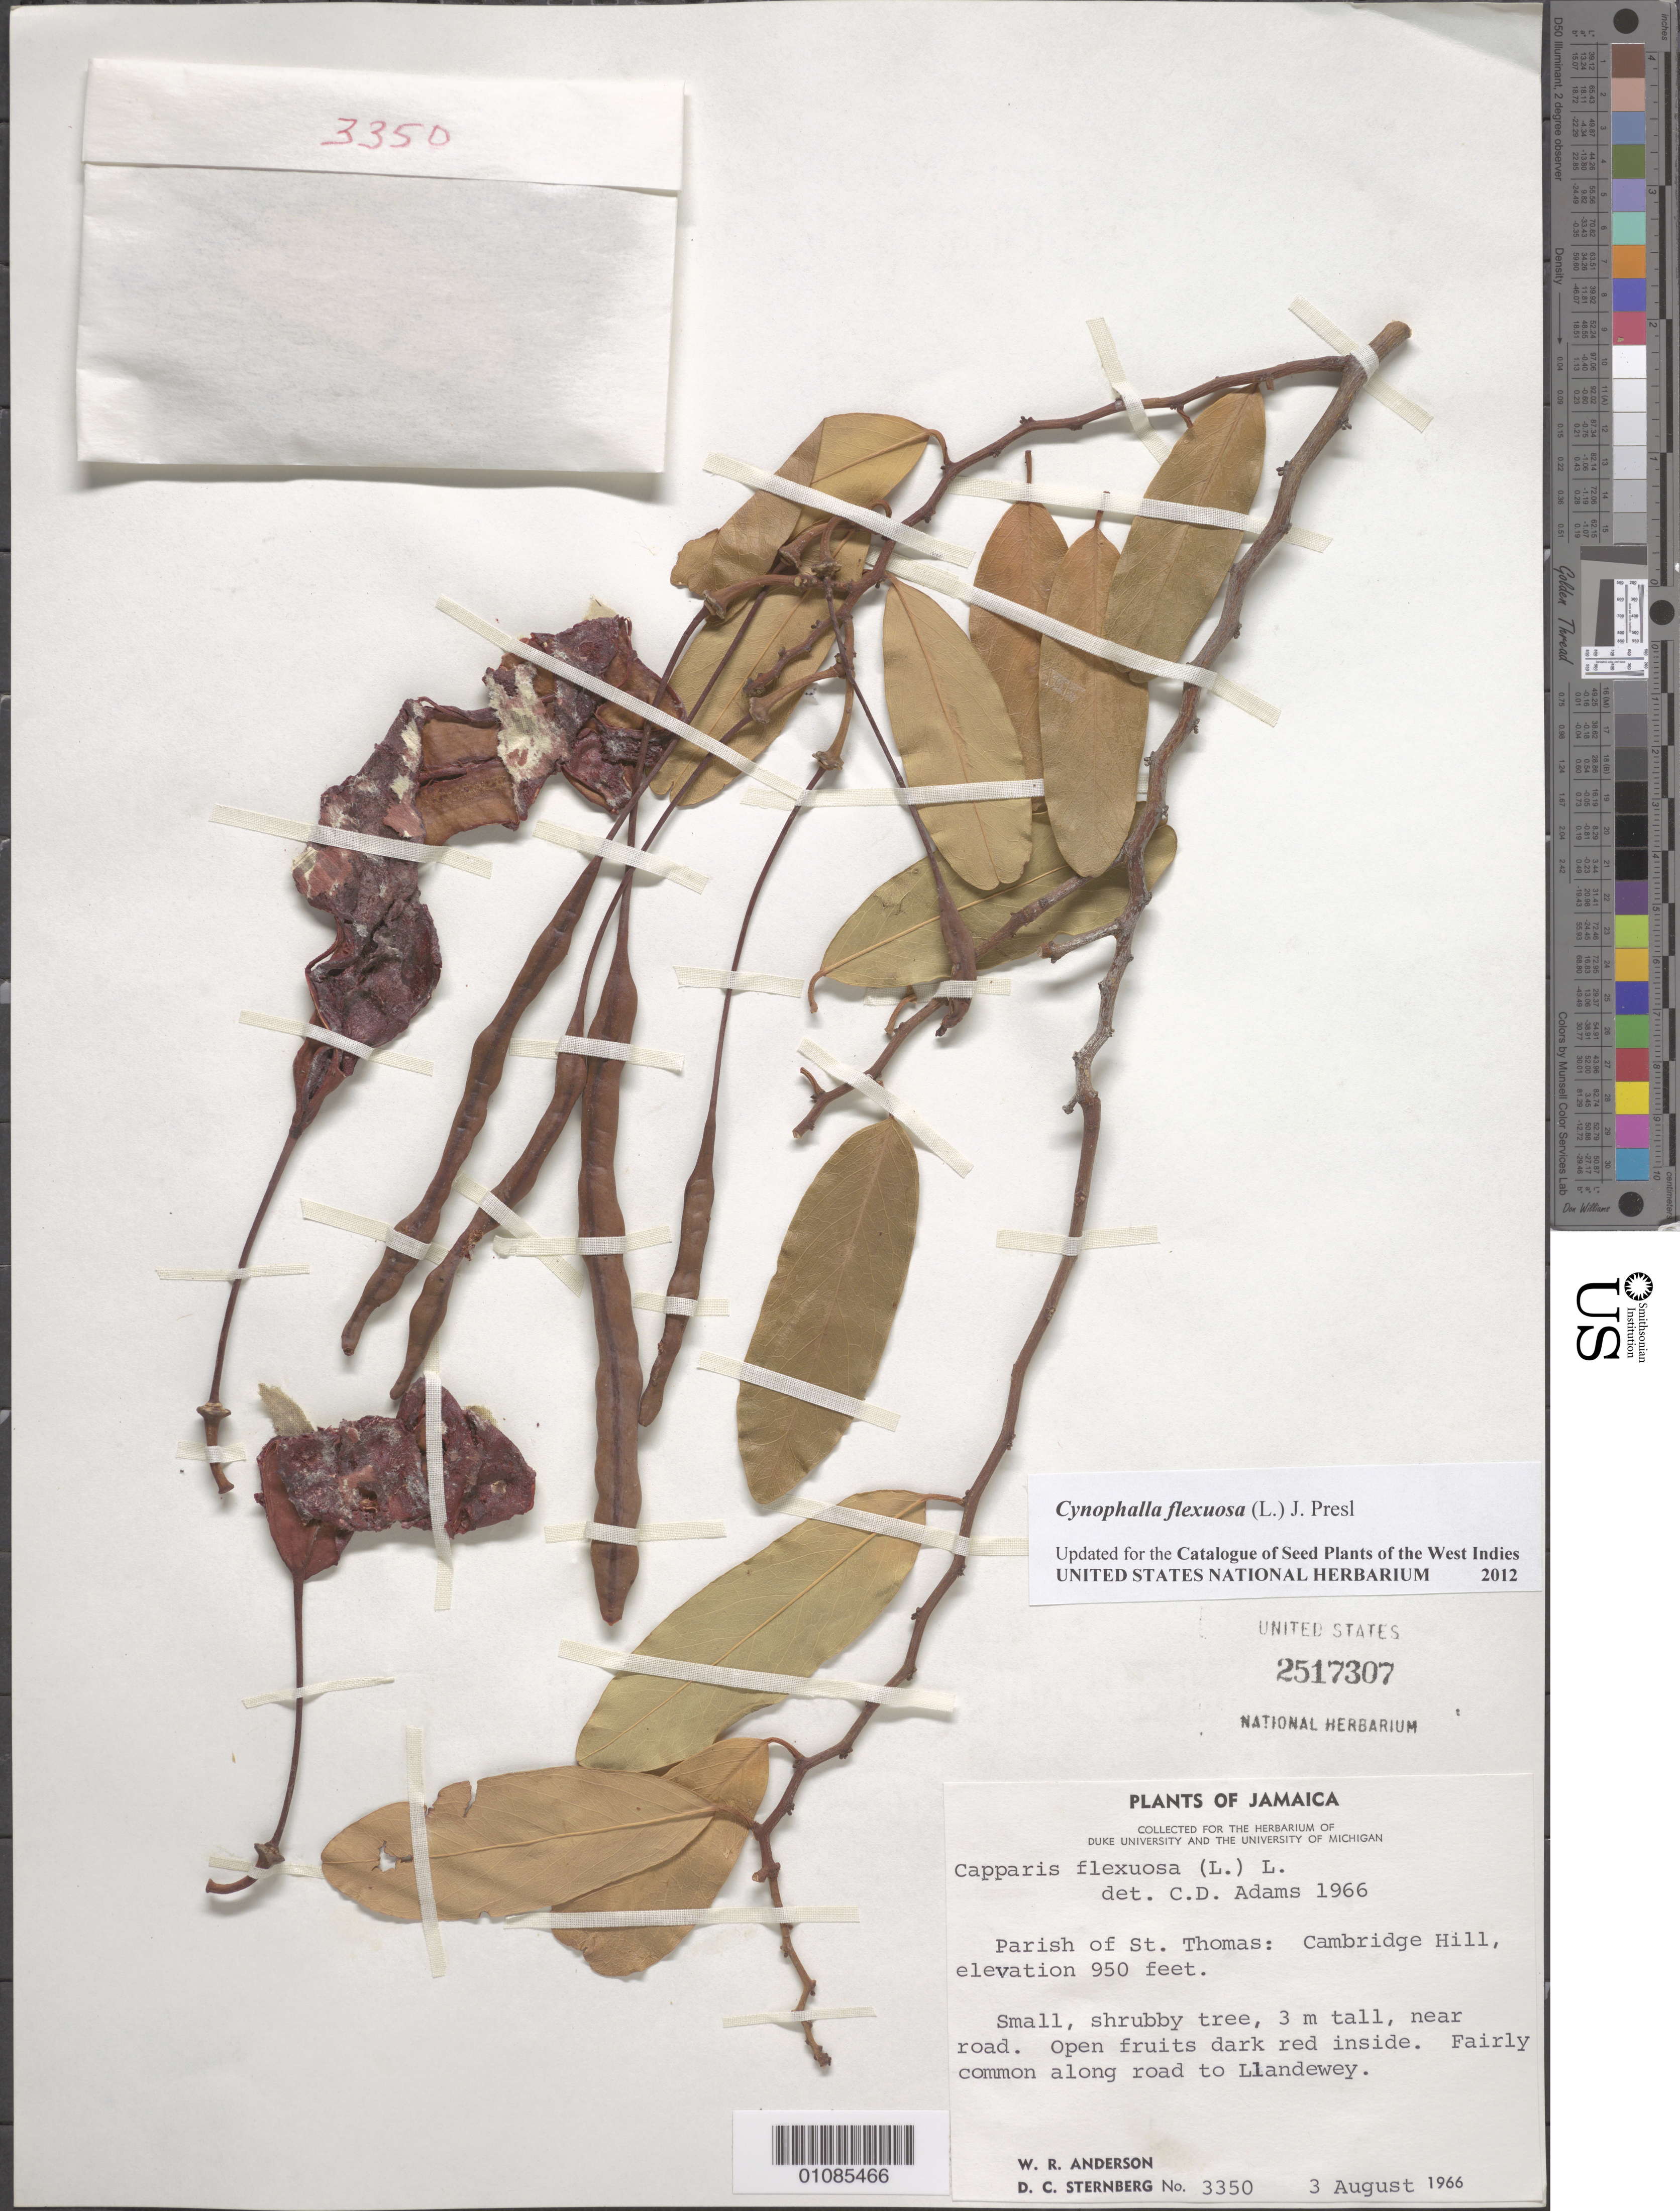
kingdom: Plantae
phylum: Tracheophyta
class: Magnoliopsida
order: Brassicales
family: Capparaceae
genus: Cynophalla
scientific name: Cynophalla flexuosa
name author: (L.) J. Presl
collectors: W. R. Anderson & D. Sternberg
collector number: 3350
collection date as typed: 03 Aug 1966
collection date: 1966-08-03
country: Jamaica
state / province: Saint Thomas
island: Jamaica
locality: Cambridge Hill.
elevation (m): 290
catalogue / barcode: US 2517307